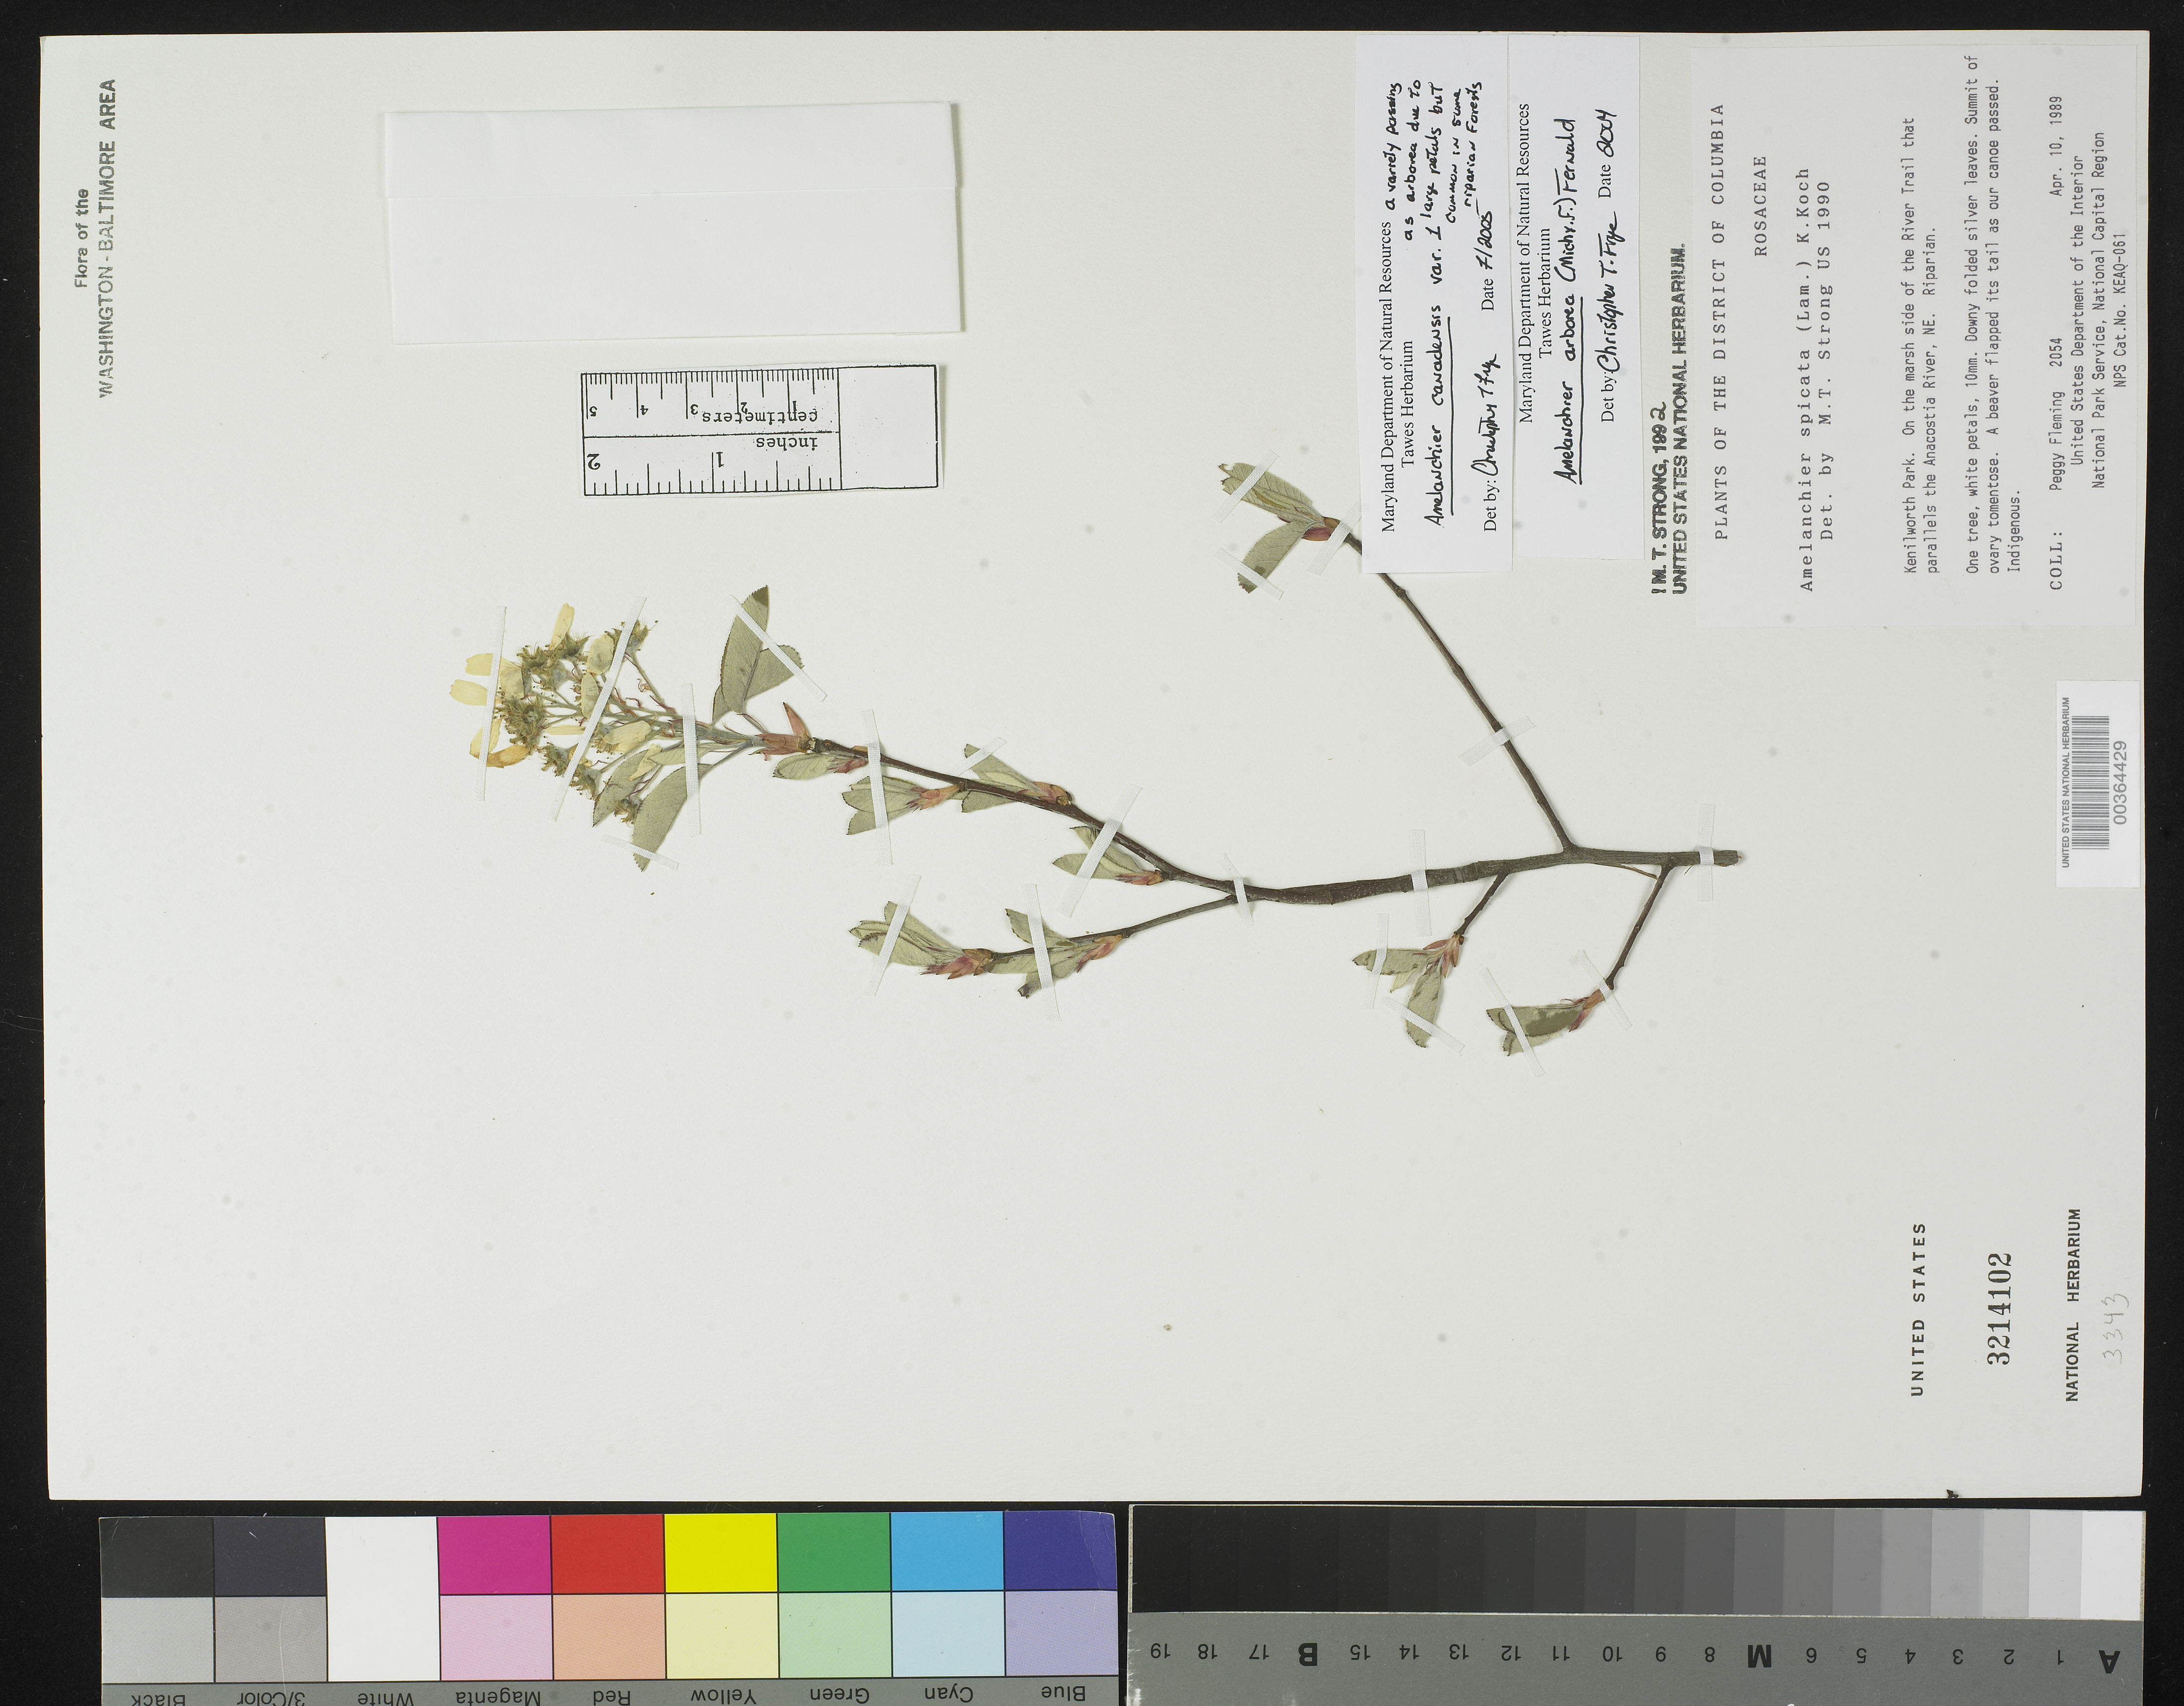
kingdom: Plantae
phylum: Tracheophyta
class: Magnoliopsida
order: Rosales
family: Rosaceae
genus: Amelanchier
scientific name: Amelanchier canadensis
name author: (L.) Medic.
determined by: Frye, Christopher T., (VDB), Vanderbilt University Herbarium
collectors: P. Fleming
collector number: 2045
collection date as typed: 10 Apr 1989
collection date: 1989-04-10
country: United States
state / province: District of Columbia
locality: Kenilworth Park, on marsh side of river trail on Anacostia River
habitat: On trail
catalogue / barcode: US 3214102